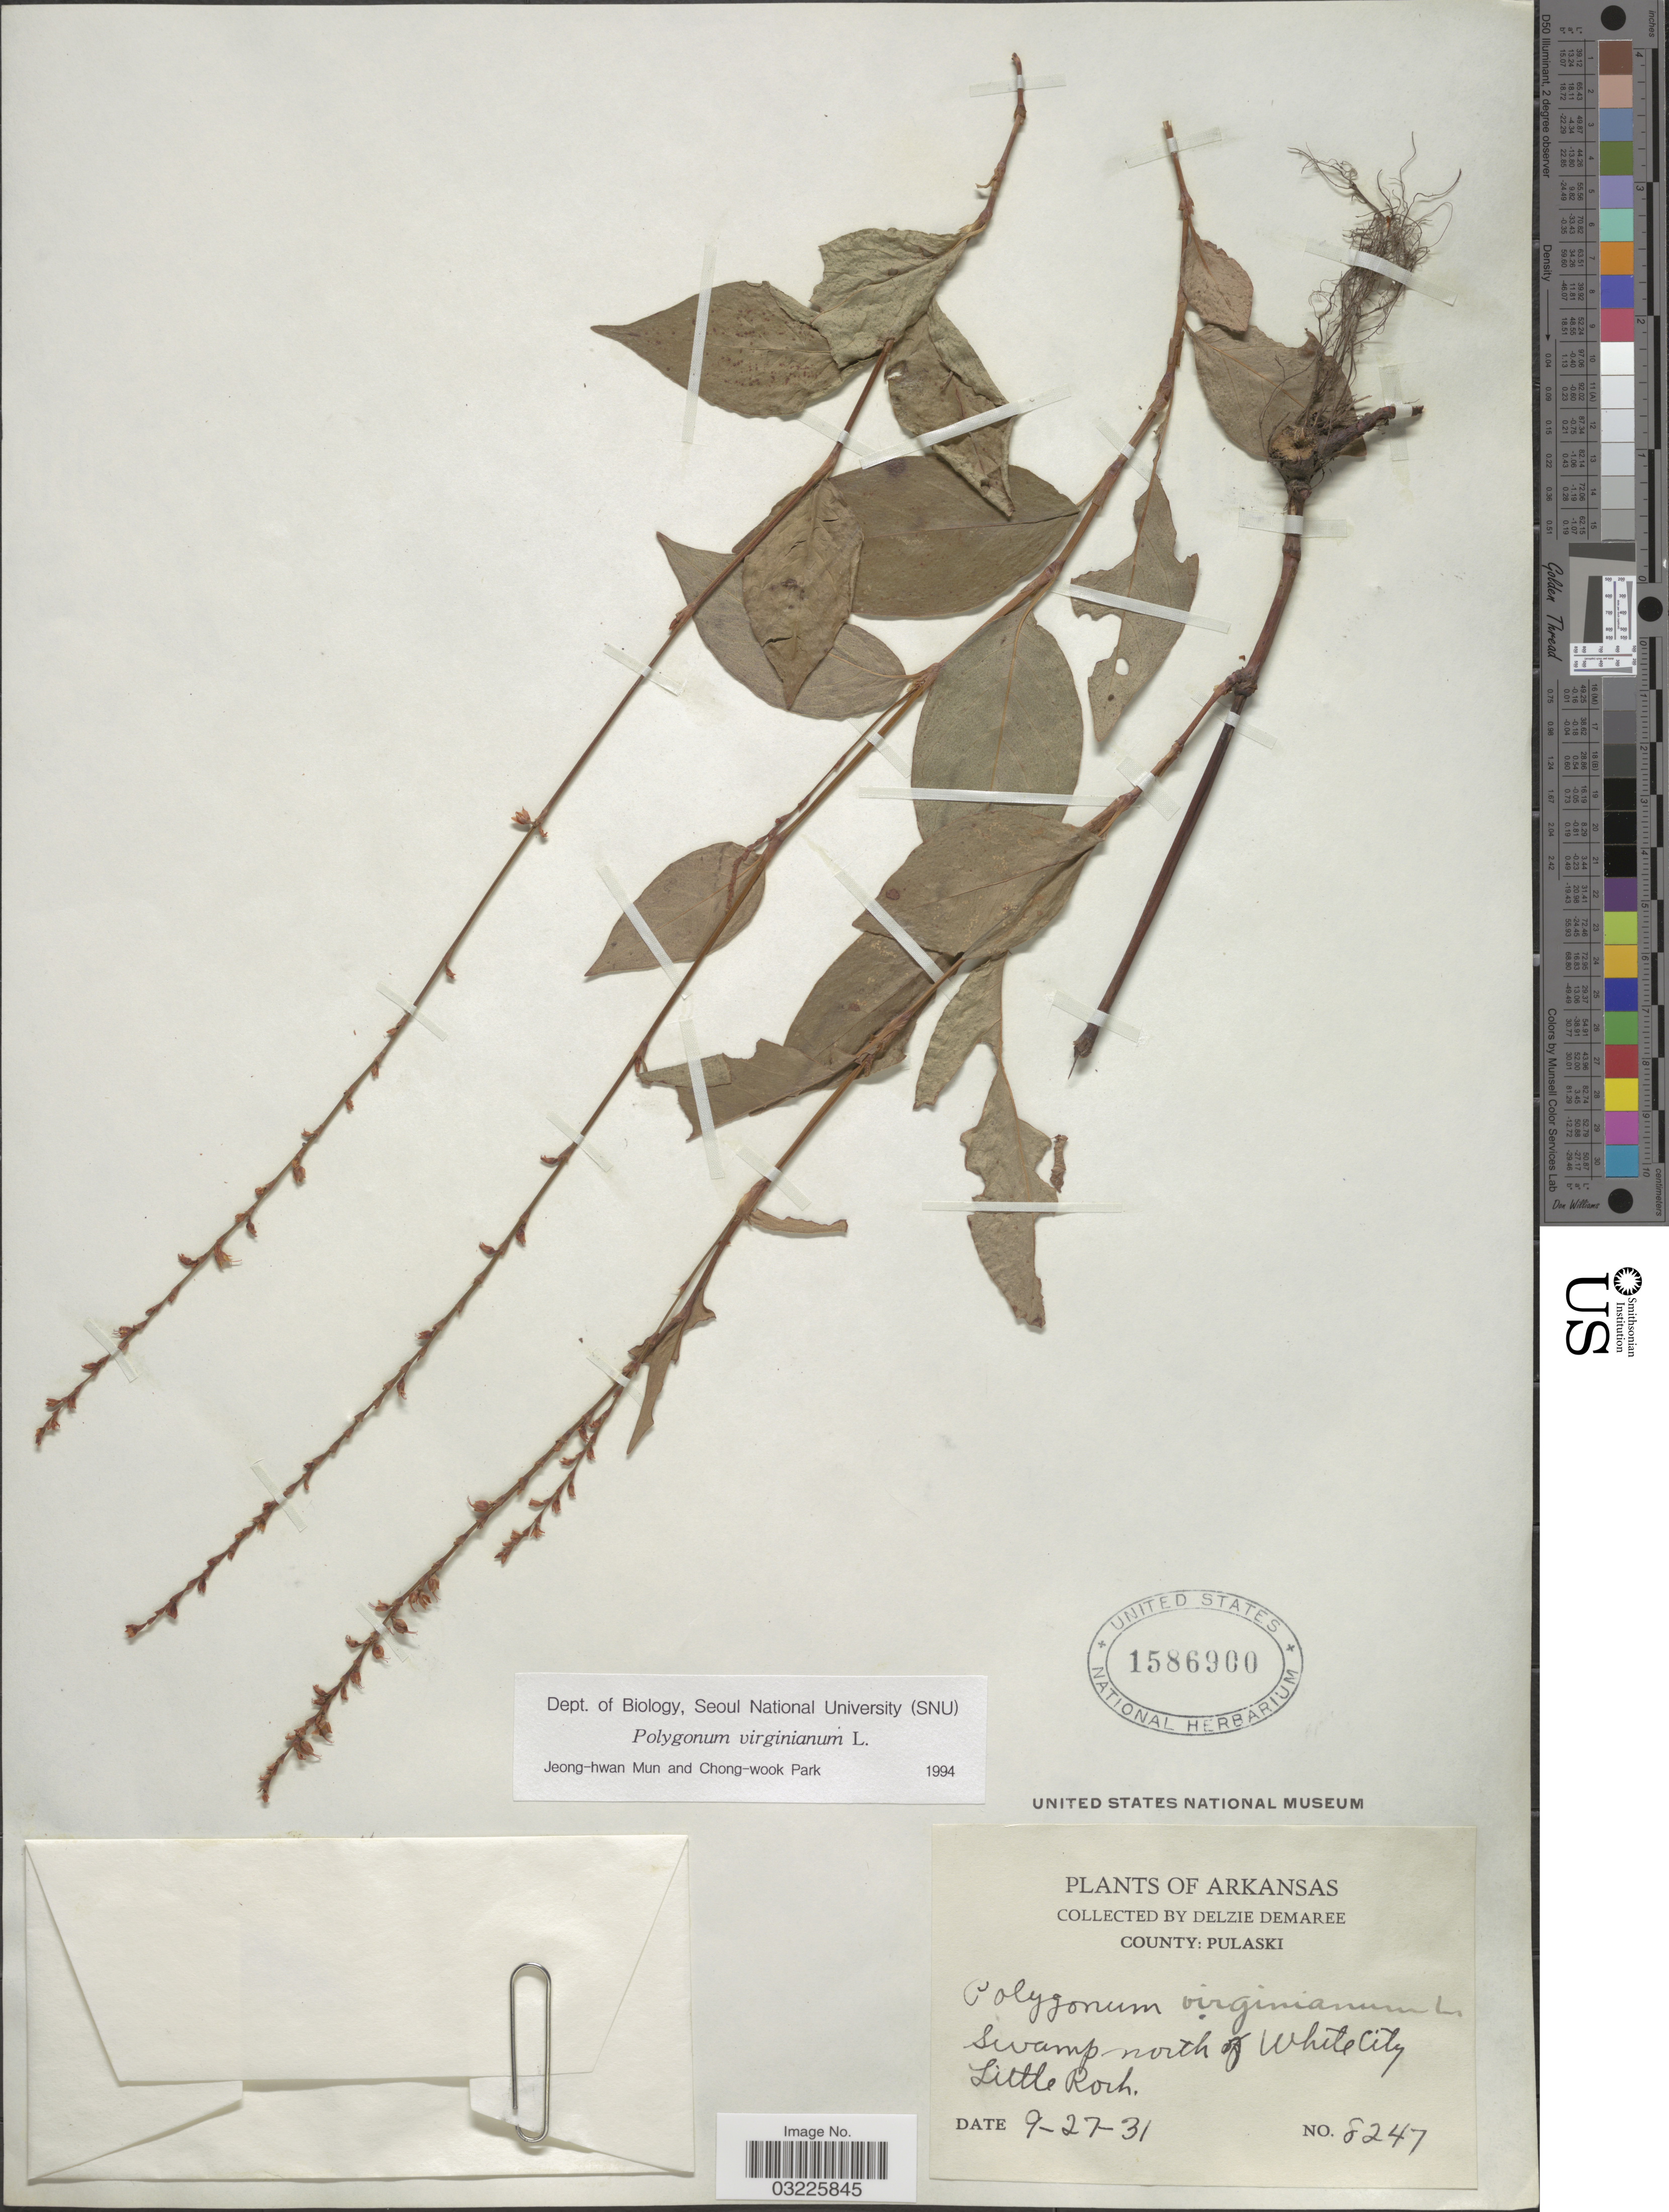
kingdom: Plantae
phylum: Tracheophyta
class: Magnoliopsida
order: Caryophyllales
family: Polygonaceae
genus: Persicaria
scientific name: Persicaria virginiana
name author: (L.) Gaertn.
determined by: Atha, D. E.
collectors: D. Demaree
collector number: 8247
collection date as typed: Transcribed d/m/y: 27/9/31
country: United States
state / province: Arkansas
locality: County: Pulaski. Swamp north of White City Little Rock.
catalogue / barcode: US 1586900